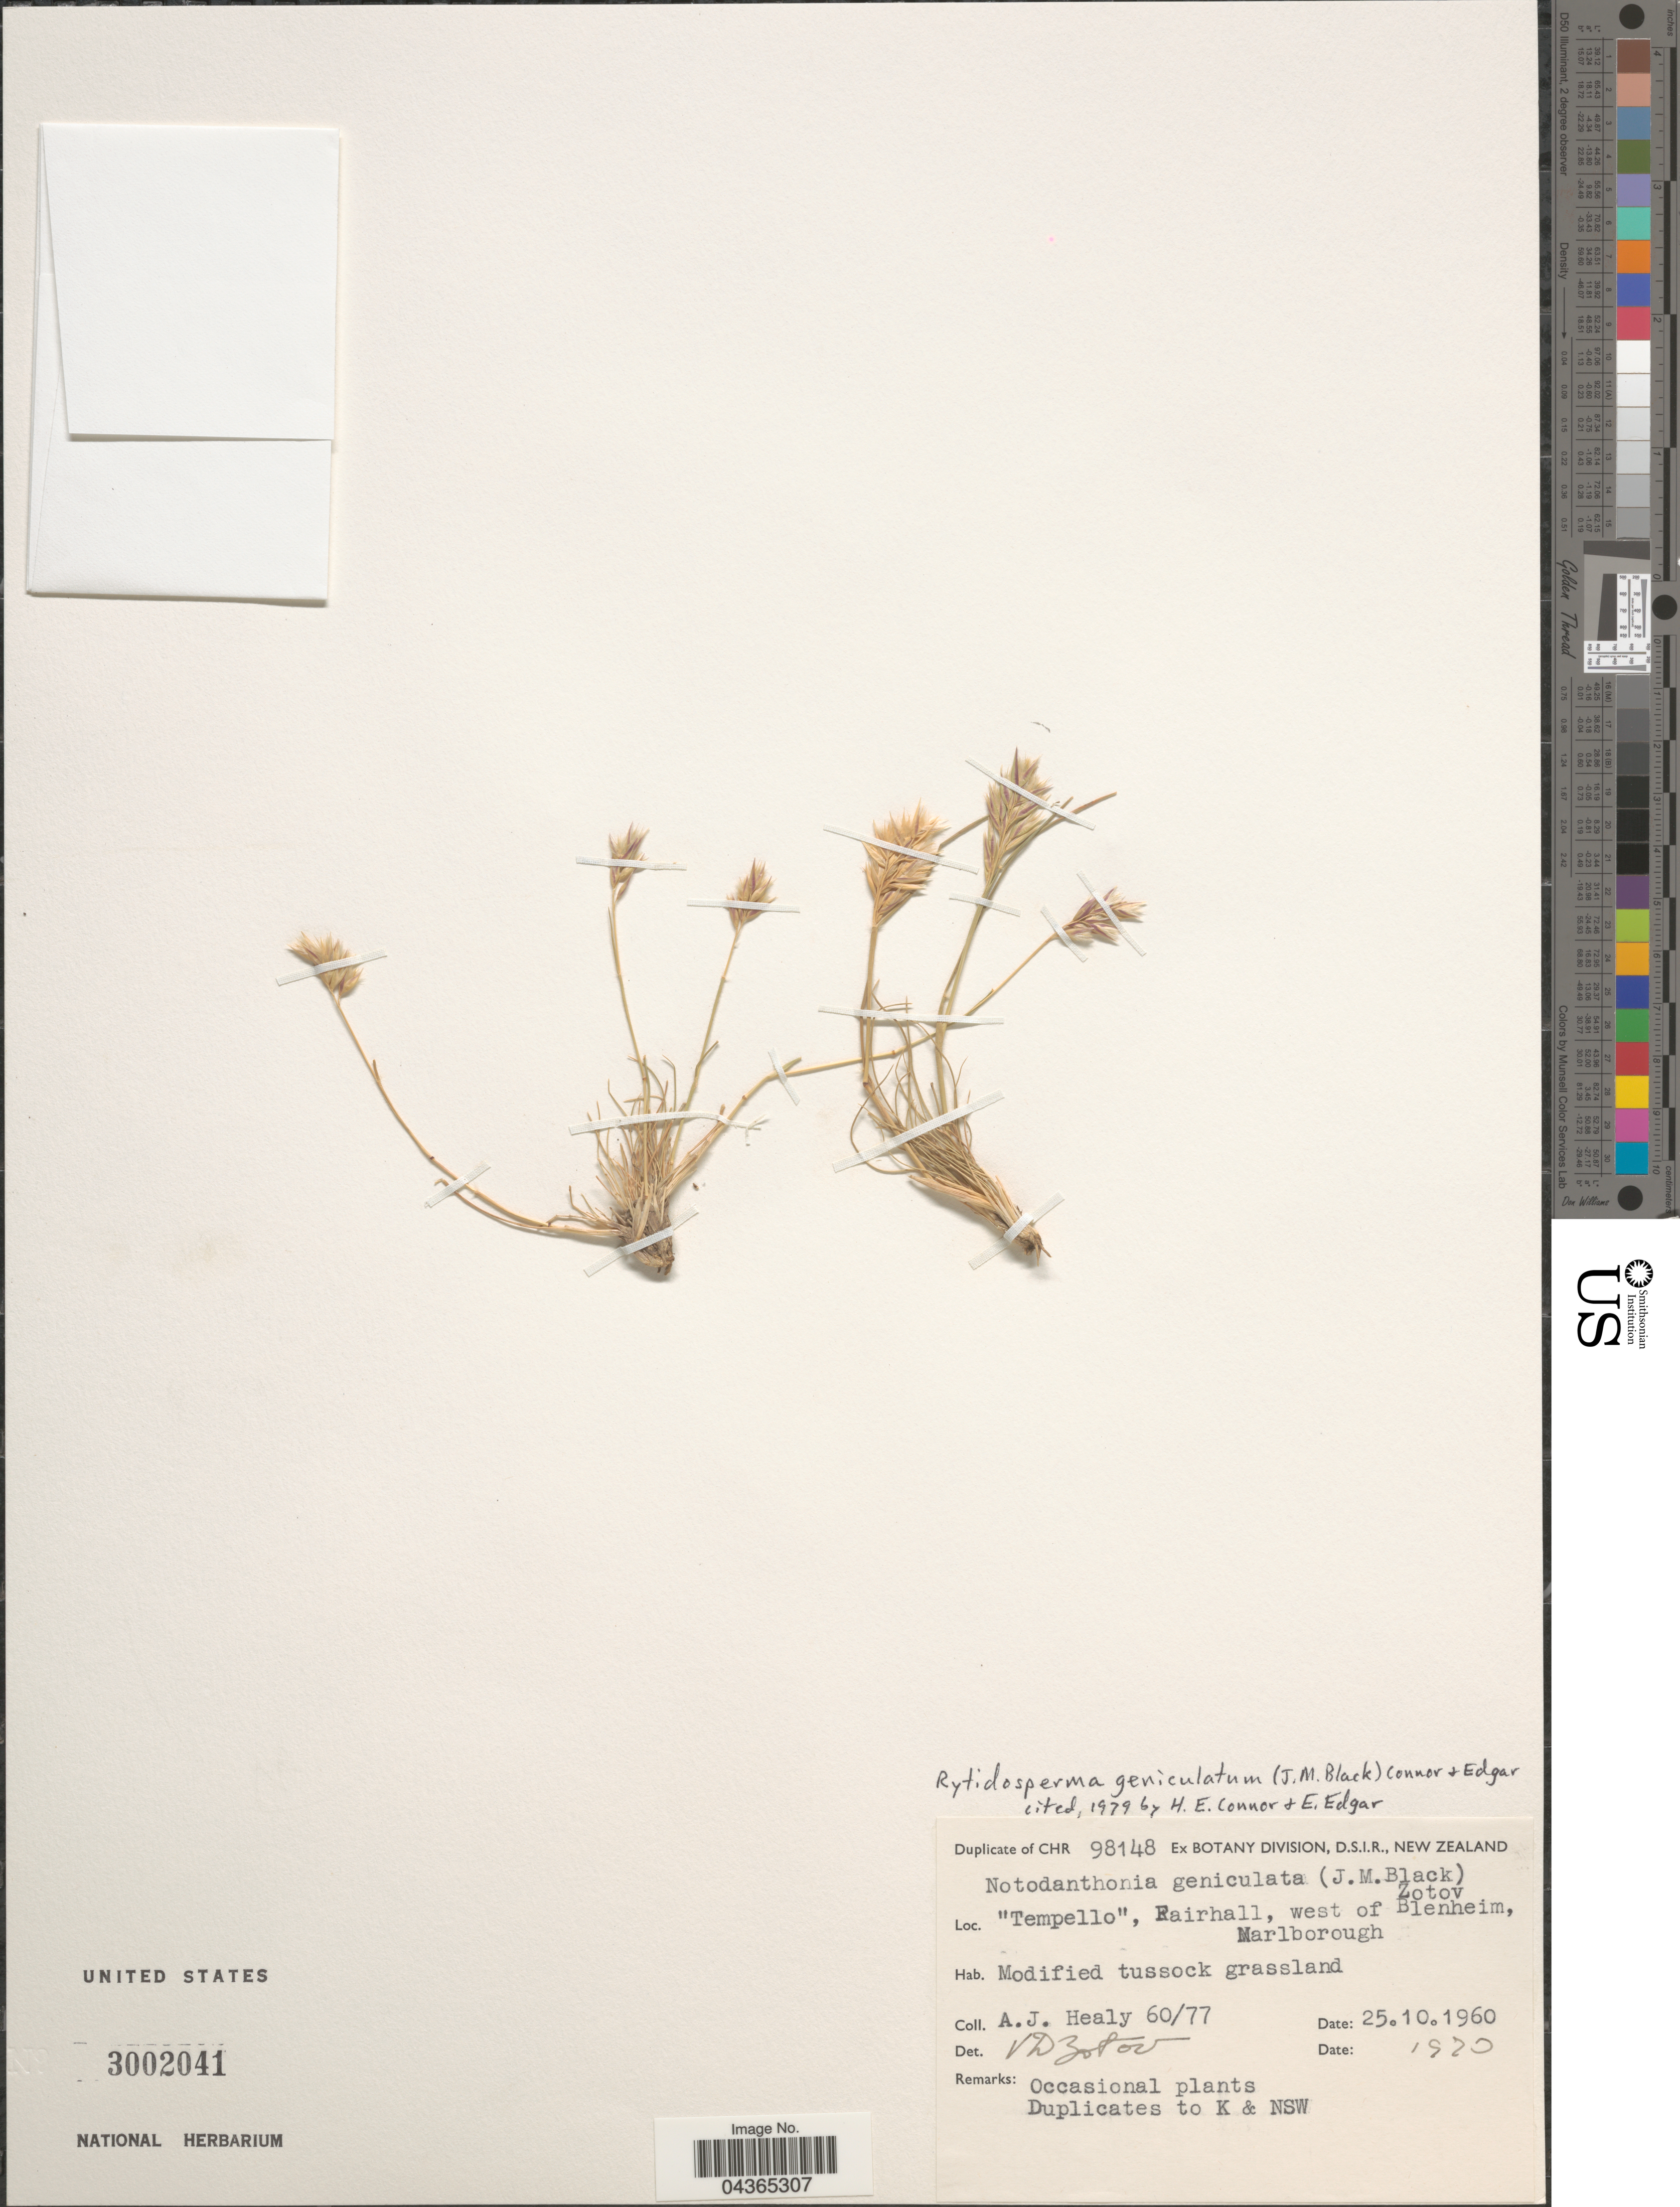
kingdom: Plantae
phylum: Tracheophyta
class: Liliopsida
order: Poales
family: Poaceae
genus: Rytidosperma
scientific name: Rytidosperma geniculatum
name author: (J.M. Black) Connor & Edgar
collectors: A. Healy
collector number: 60/77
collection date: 1960-10-25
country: New Zealand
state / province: Marlborough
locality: Tempello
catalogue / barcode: US 3002041